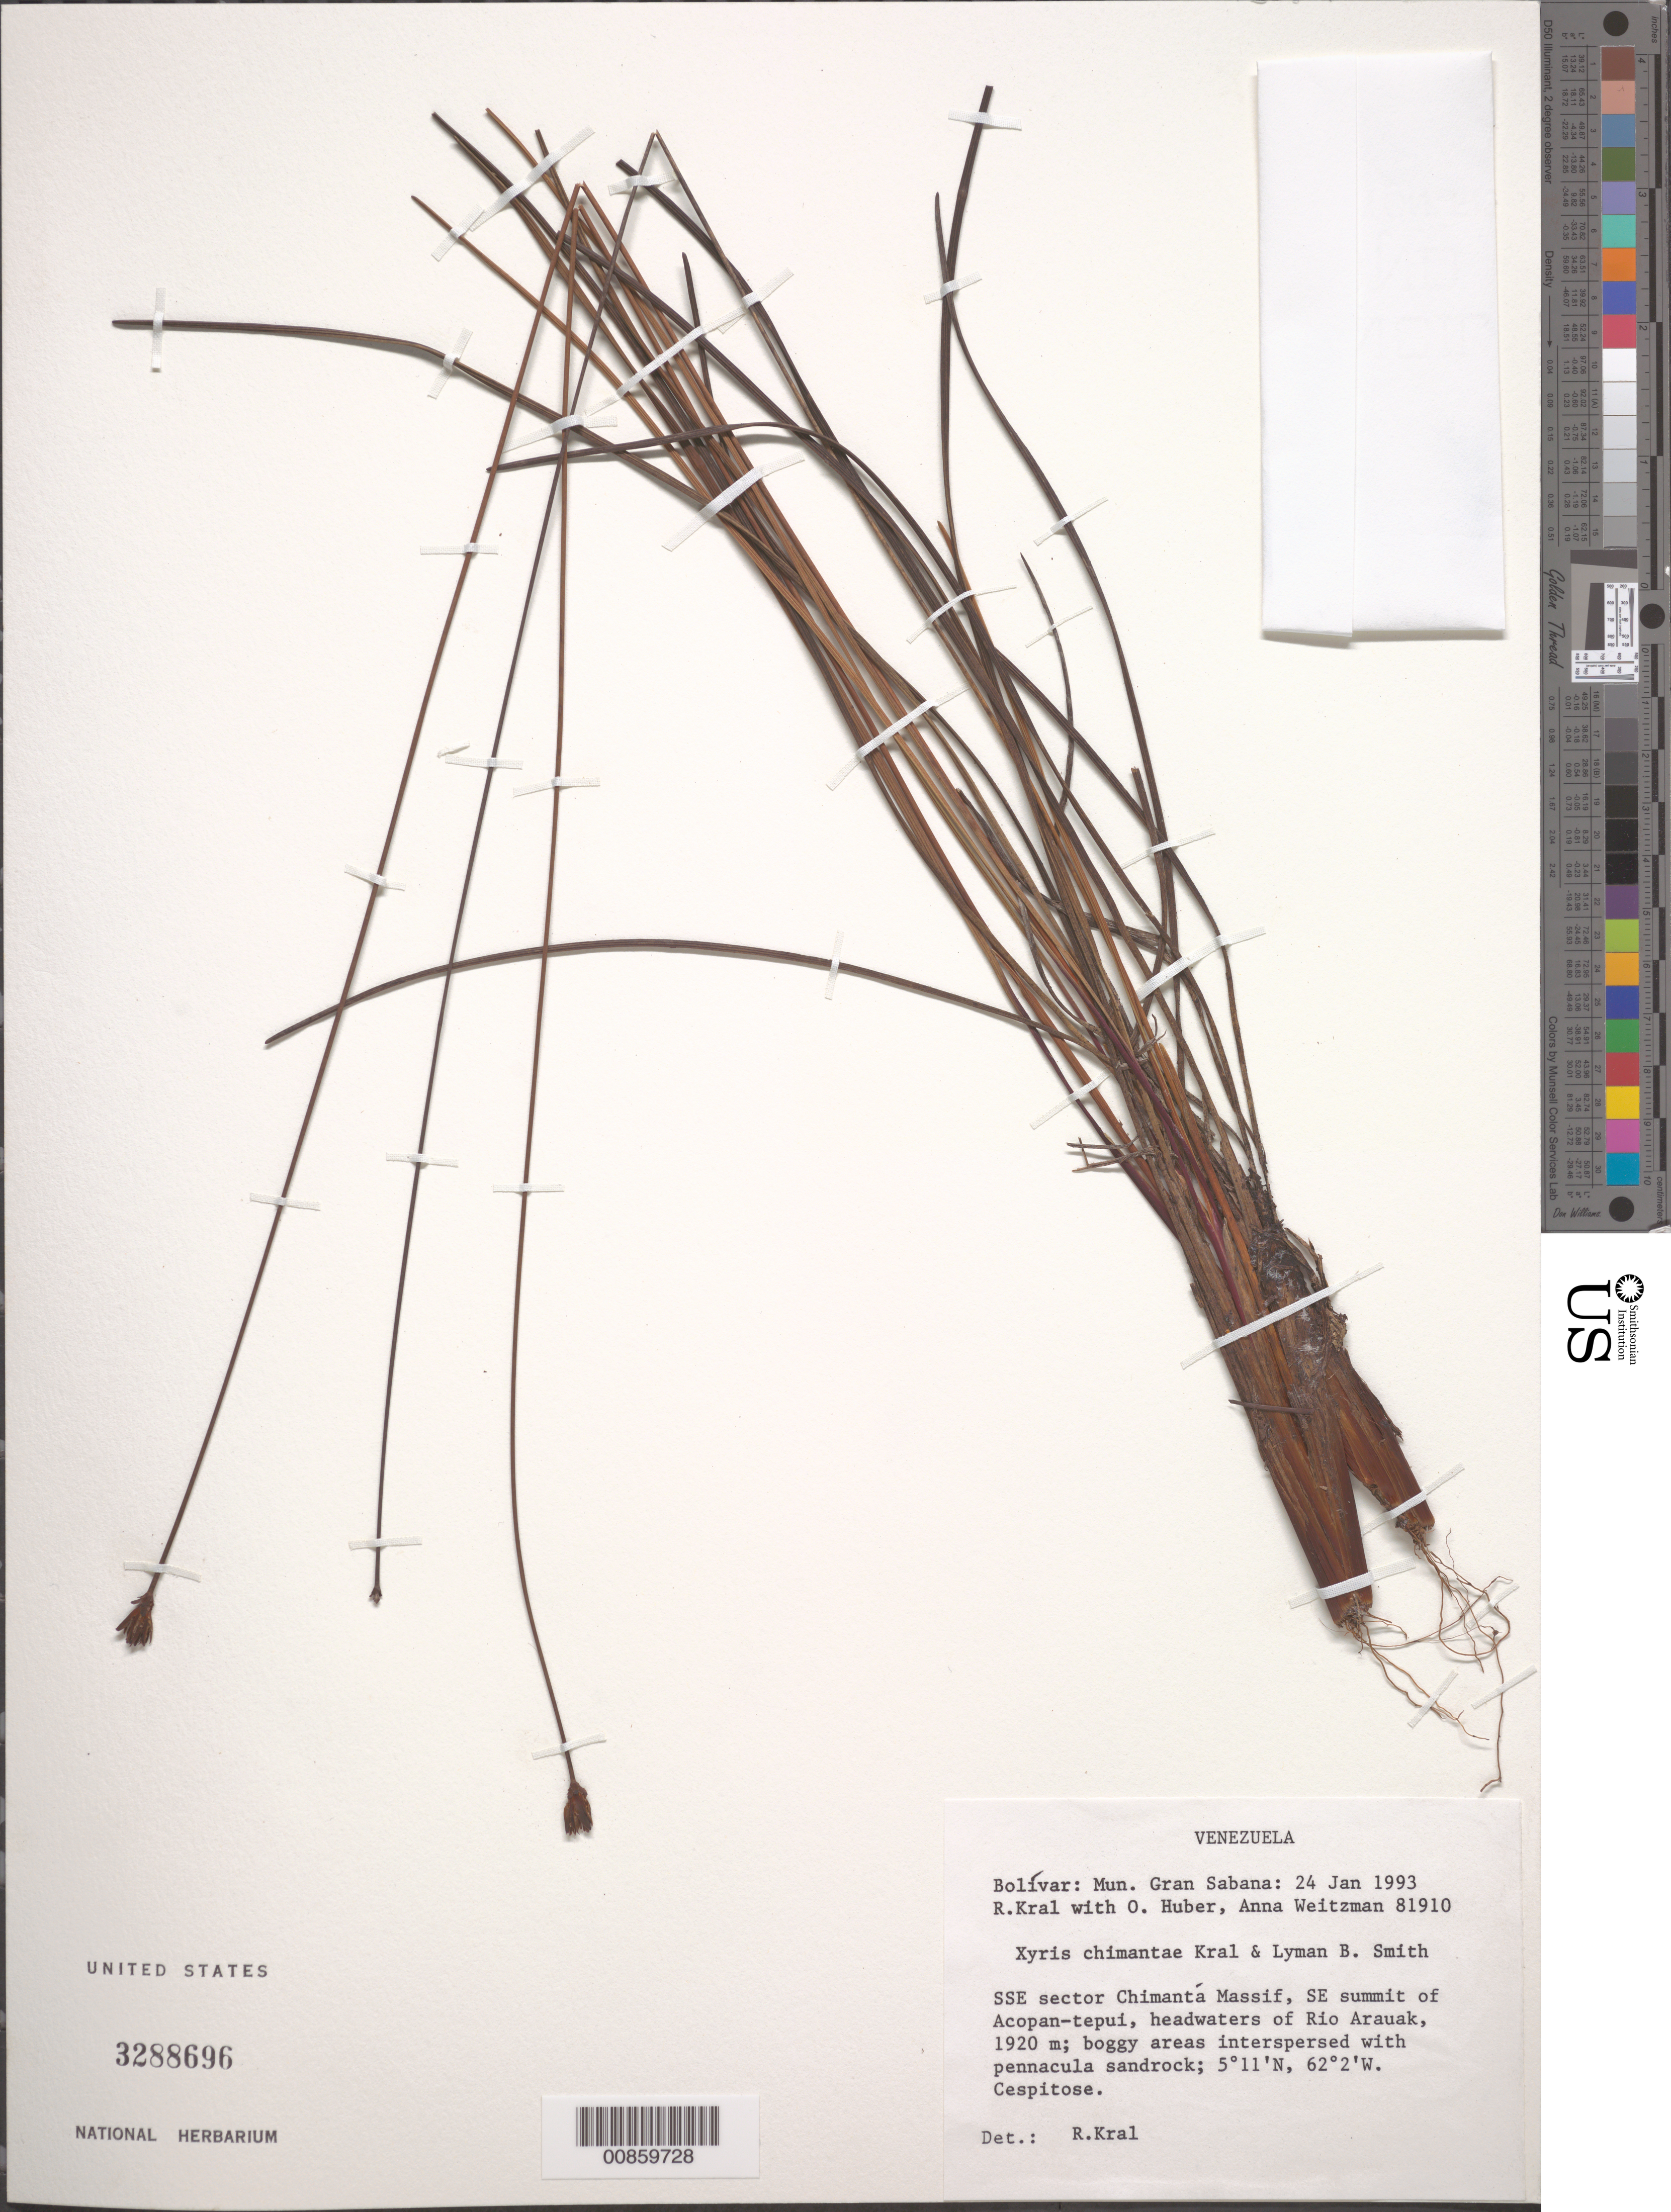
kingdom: Plantae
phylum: Tracheophyta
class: Liliopsida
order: Poales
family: Xyridaceae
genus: Xyris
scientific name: Xyris chimantae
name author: Kral & L.B. Sm.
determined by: Kral, Robert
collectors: R. Kral, O. Huber & A. L. Weitzman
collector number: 81910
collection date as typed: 24-Jan-93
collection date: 1993-01-24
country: Venezuela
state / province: Bolívar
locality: Mun. Gran Sabana: Chimantá Massif, SSE sector. SE summit of Acopán-tepuí, headwaters of Río Arauák.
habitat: Boggy areas interspersed with pennacula sandrock.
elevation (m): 1920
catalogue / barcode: US 3288696